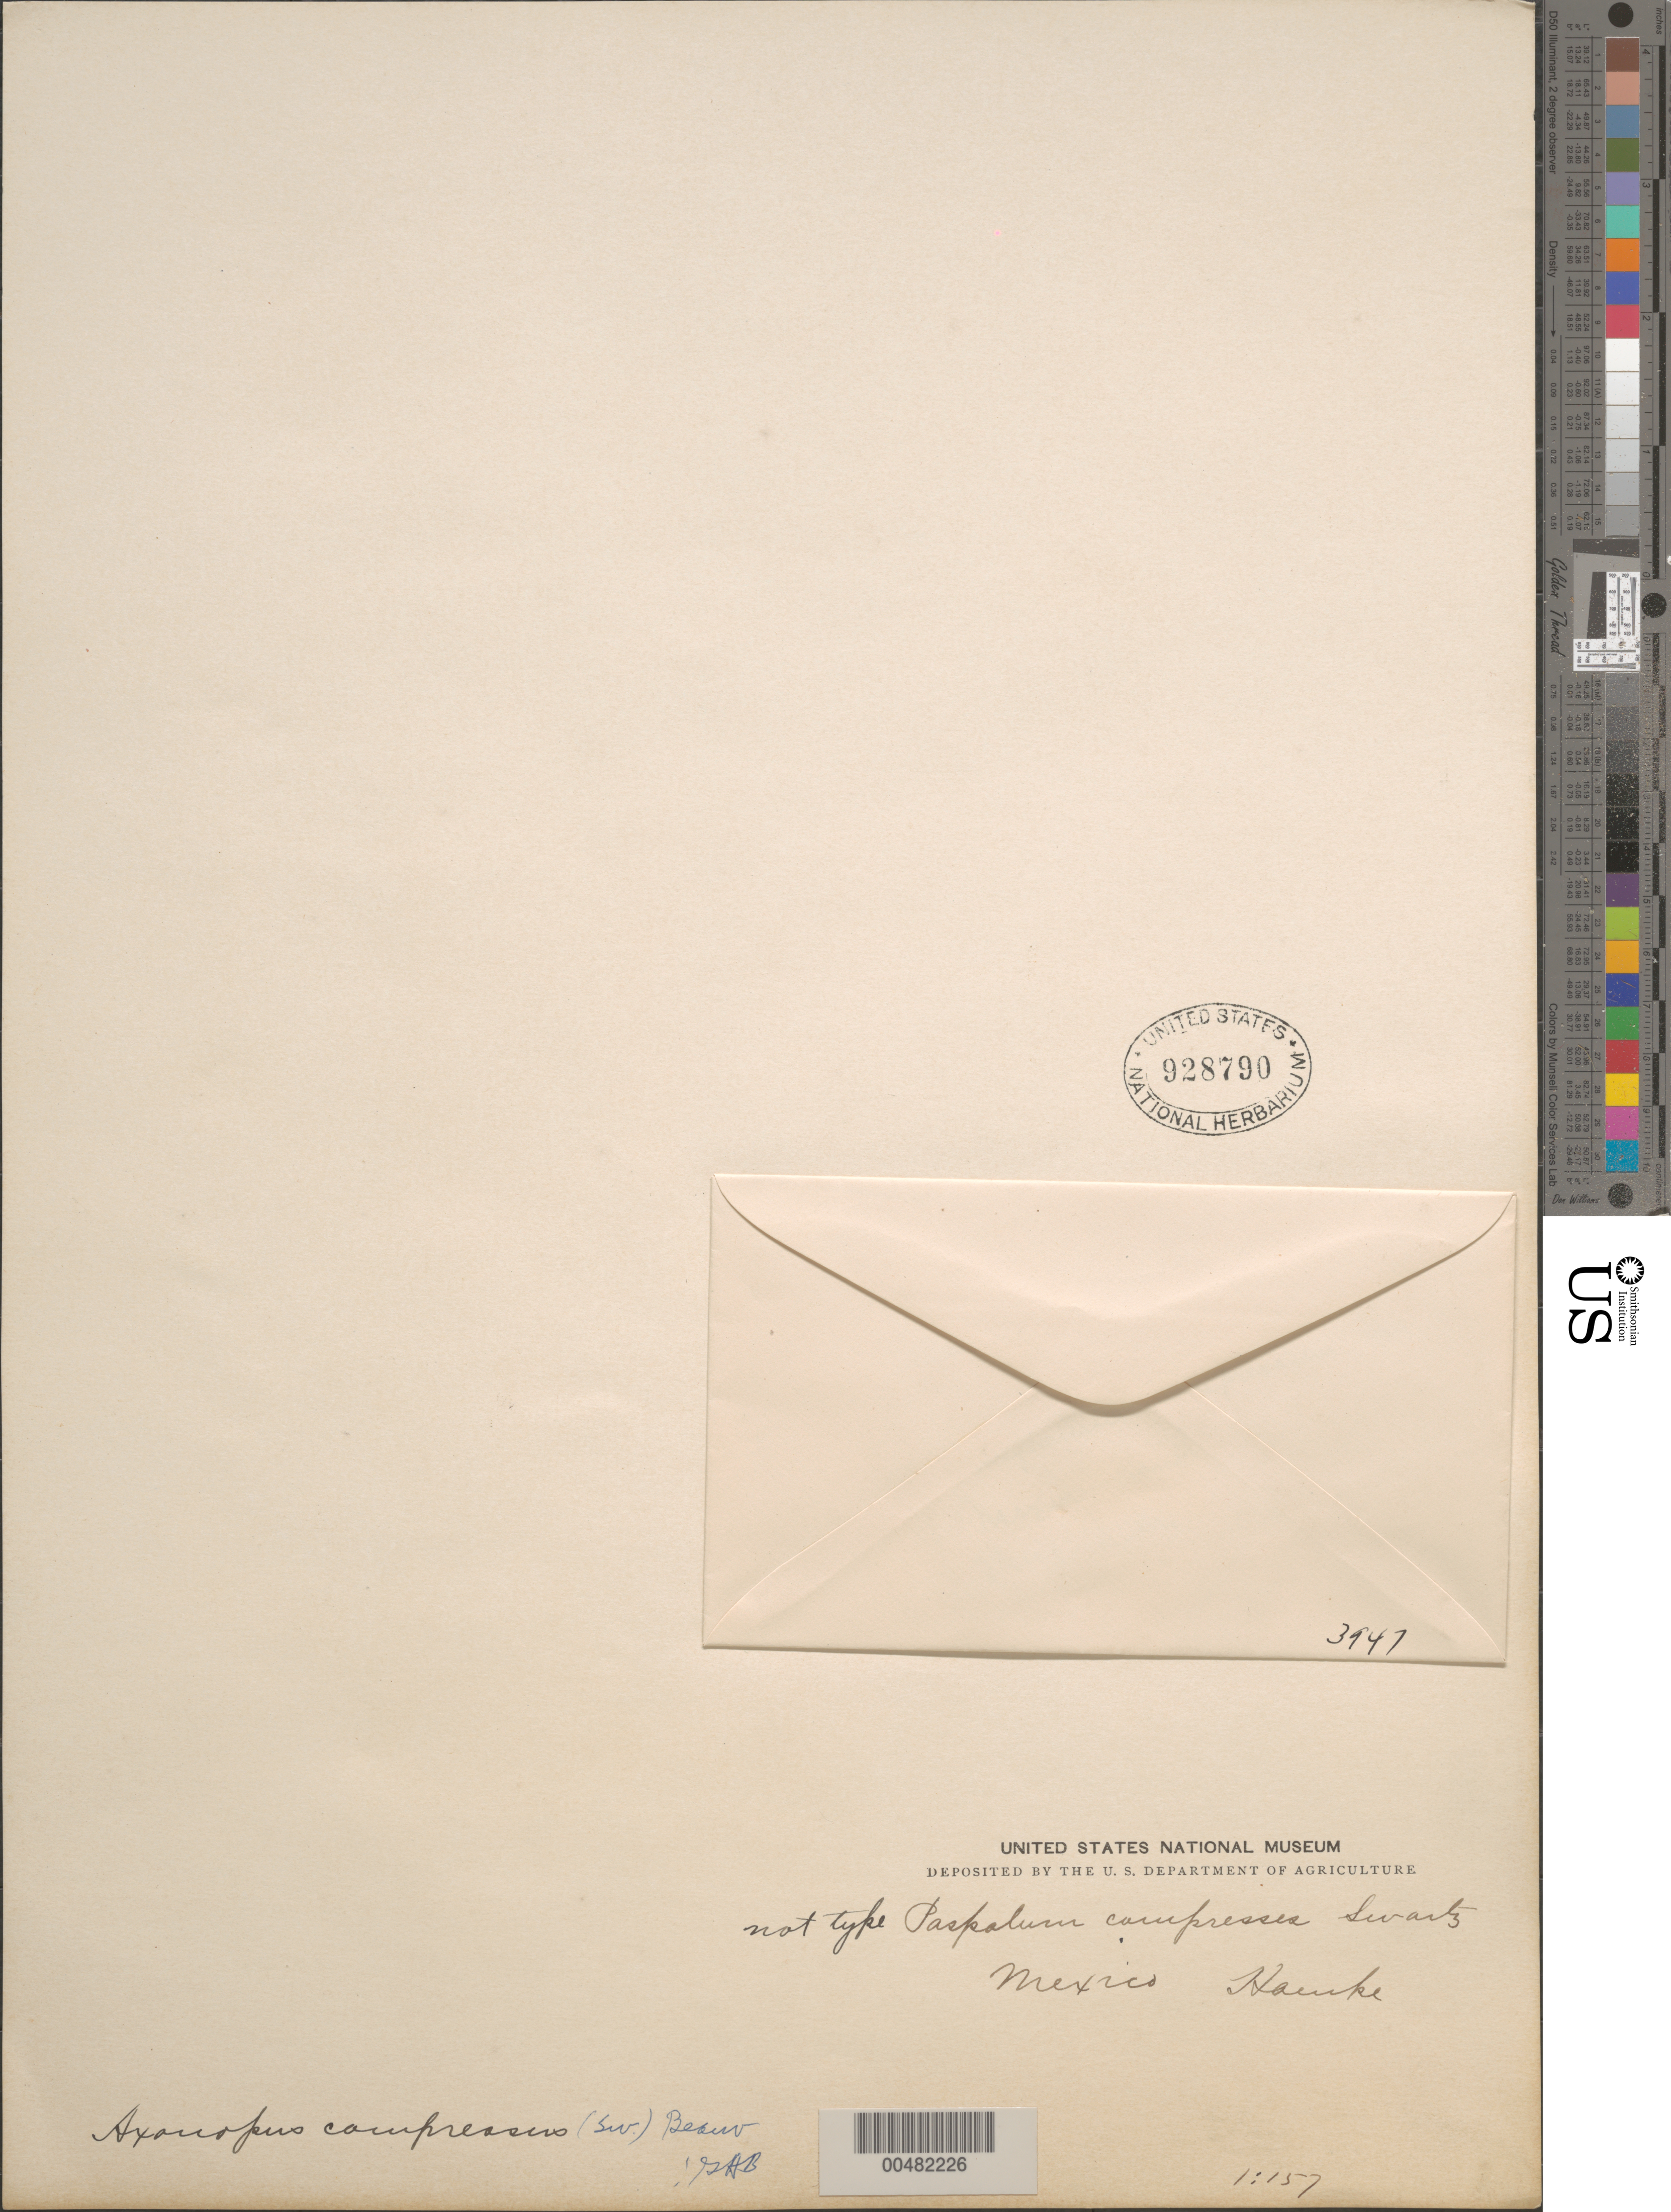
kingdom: Plantae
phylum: Tracheophyta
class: Liliopsida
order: Poales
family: Poaceae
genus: Axonopus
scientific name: Axonopus compressus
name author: (Sw.) P. Beauv.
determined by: Black, G. A.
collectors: -. Hanke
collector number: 3947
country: Mexico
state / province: Durango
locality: San Ramon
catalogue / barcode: US 928790